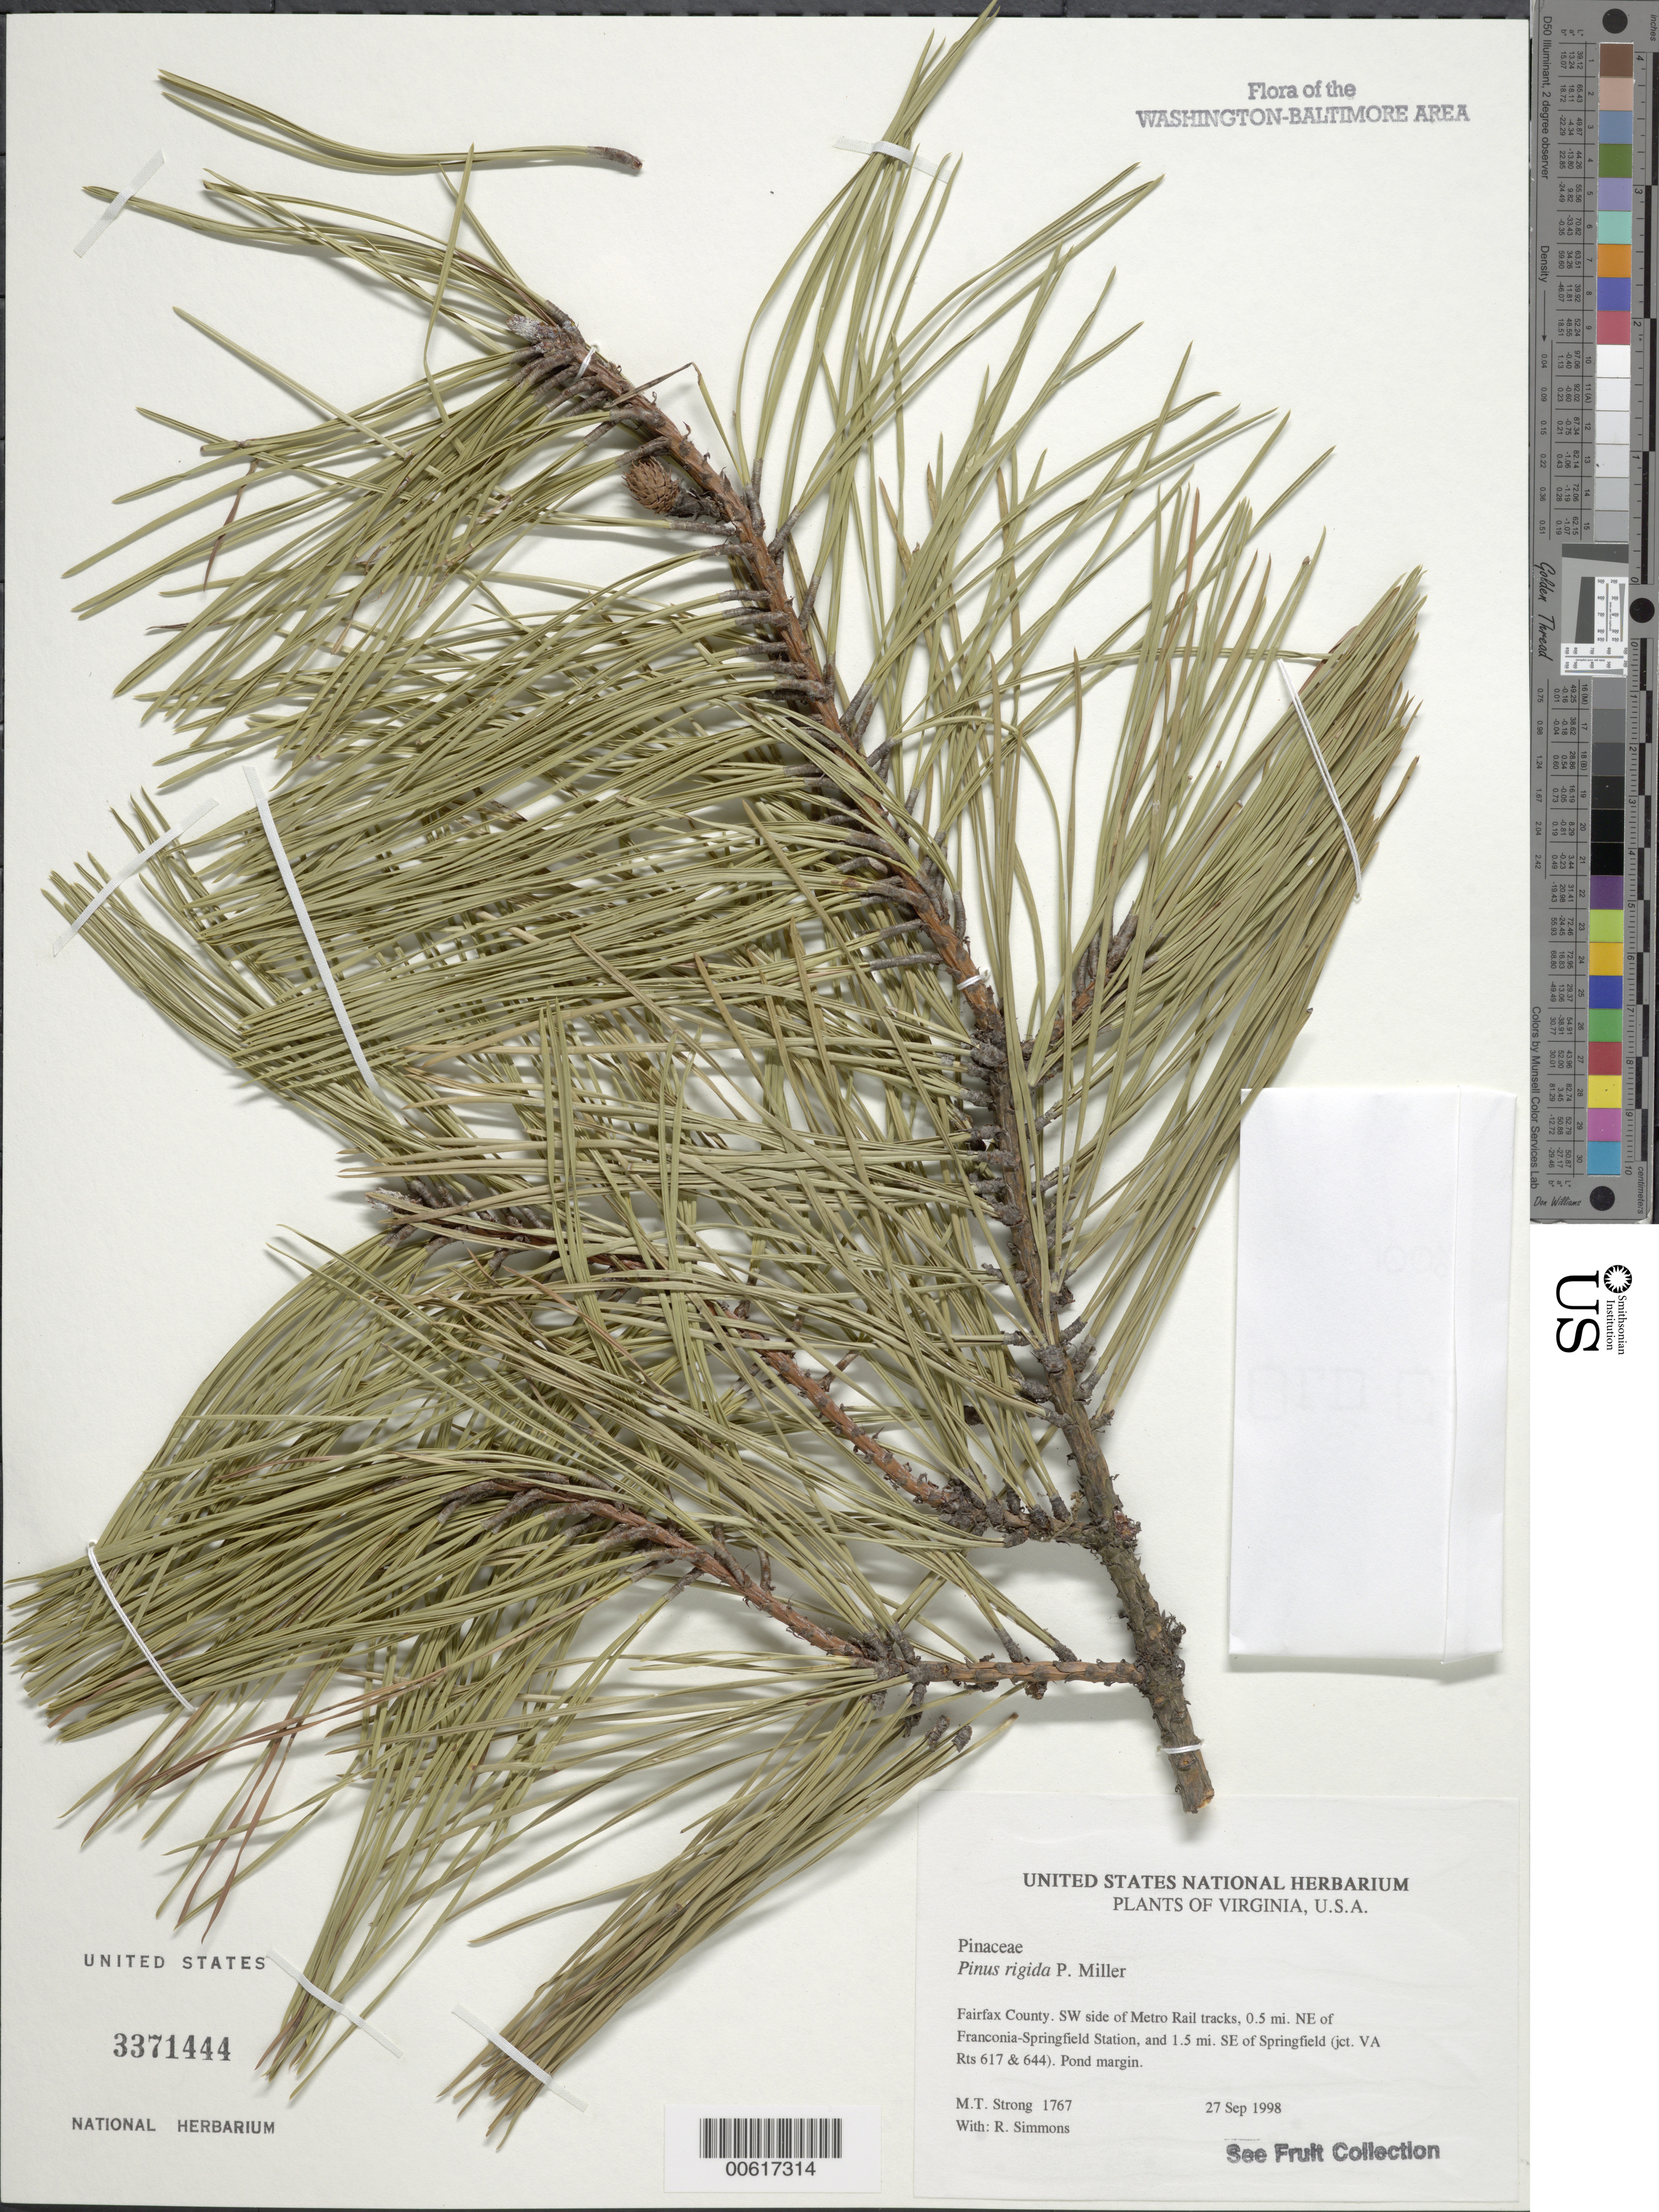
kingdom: Plantae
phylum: Tracheophyta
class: Pinopsida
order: Pinales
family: Pinaceae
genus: Pinus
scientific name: Pinus rigida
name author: Mill.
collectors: M. T. Strong & R. Simmons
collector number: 1767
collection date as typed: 27 Sep 1998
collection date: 1998-09-27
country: United States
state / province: Virginia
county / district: Fairfax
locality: SW side of Metro Rail System, 0.5-0.6 mi. NE of Franconia-Springfield Station, 1.5 mi. SE of Springfield (jct. VA Rts 617 & 644)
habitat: Pond margin.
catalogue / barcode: US 3371444